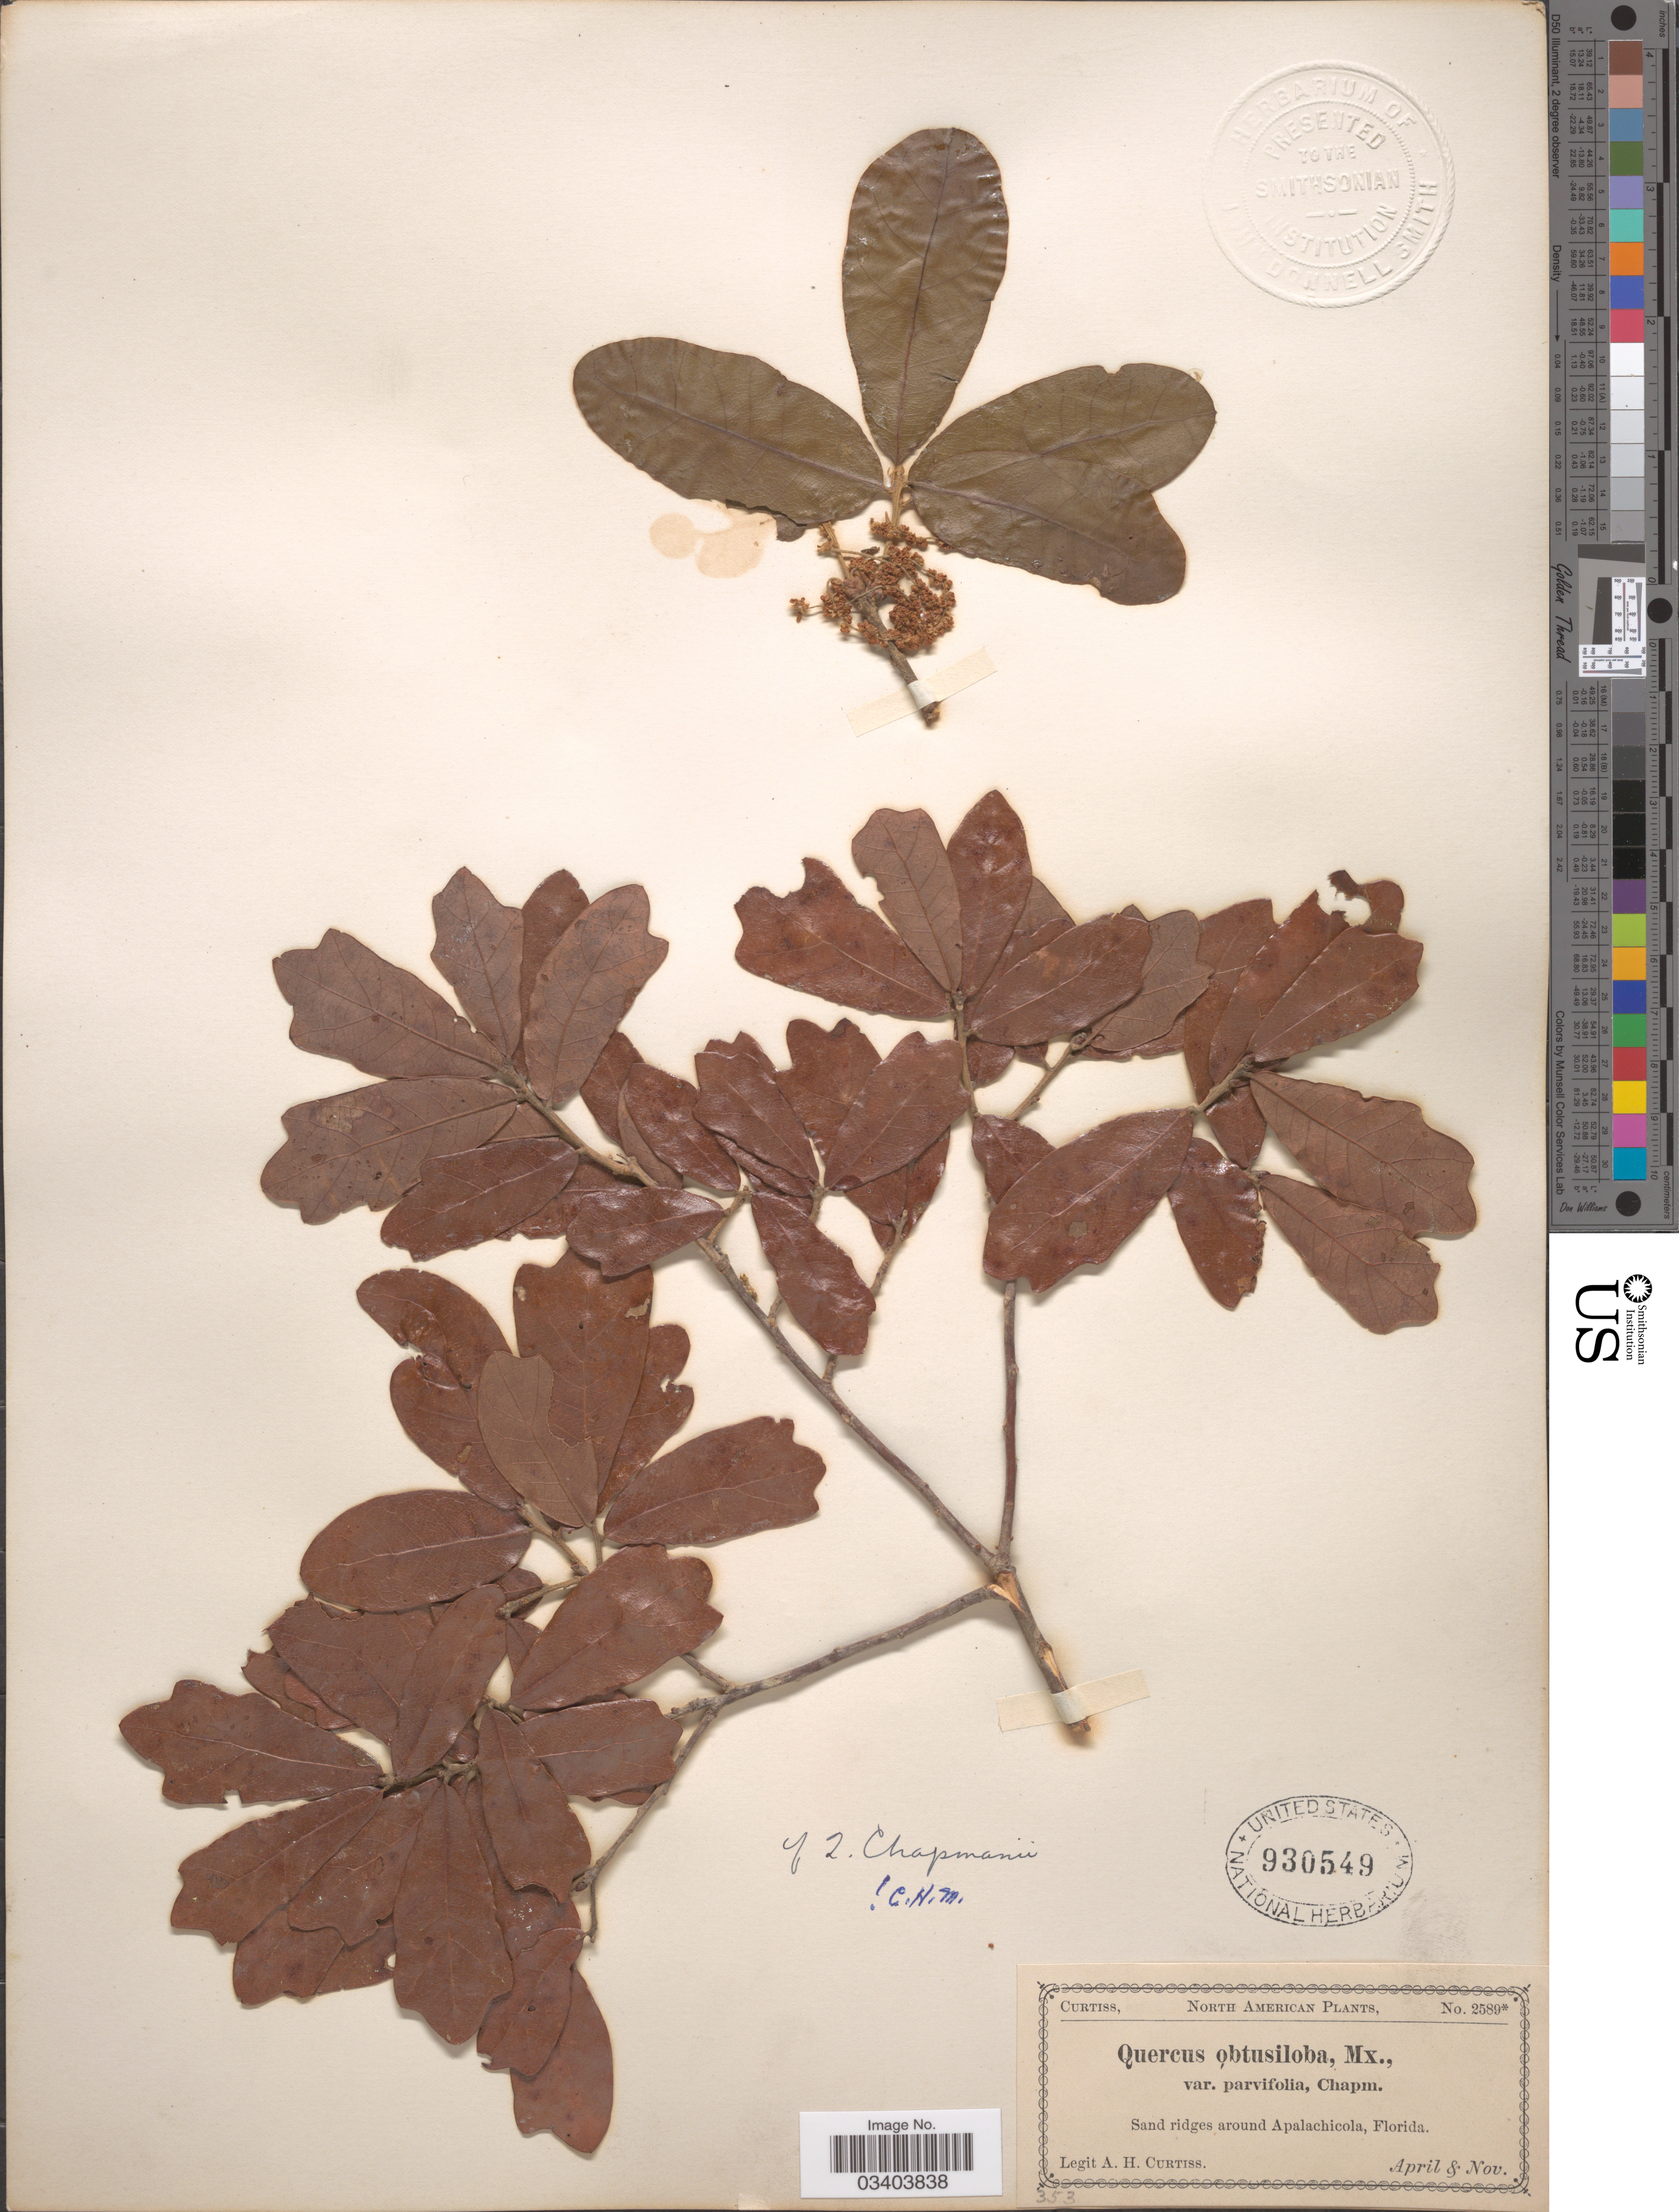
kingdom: Plantae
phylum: Tracheophyta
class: Magnoliopsida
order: Fagales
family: Fagaceae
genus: Quercus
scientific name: Quercus chapmanii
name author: Sarg.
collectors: A. H. Curtiss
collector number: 2589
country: United States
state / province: Florida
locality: Sand ridges around Apalachicola.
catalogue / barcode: US 930549